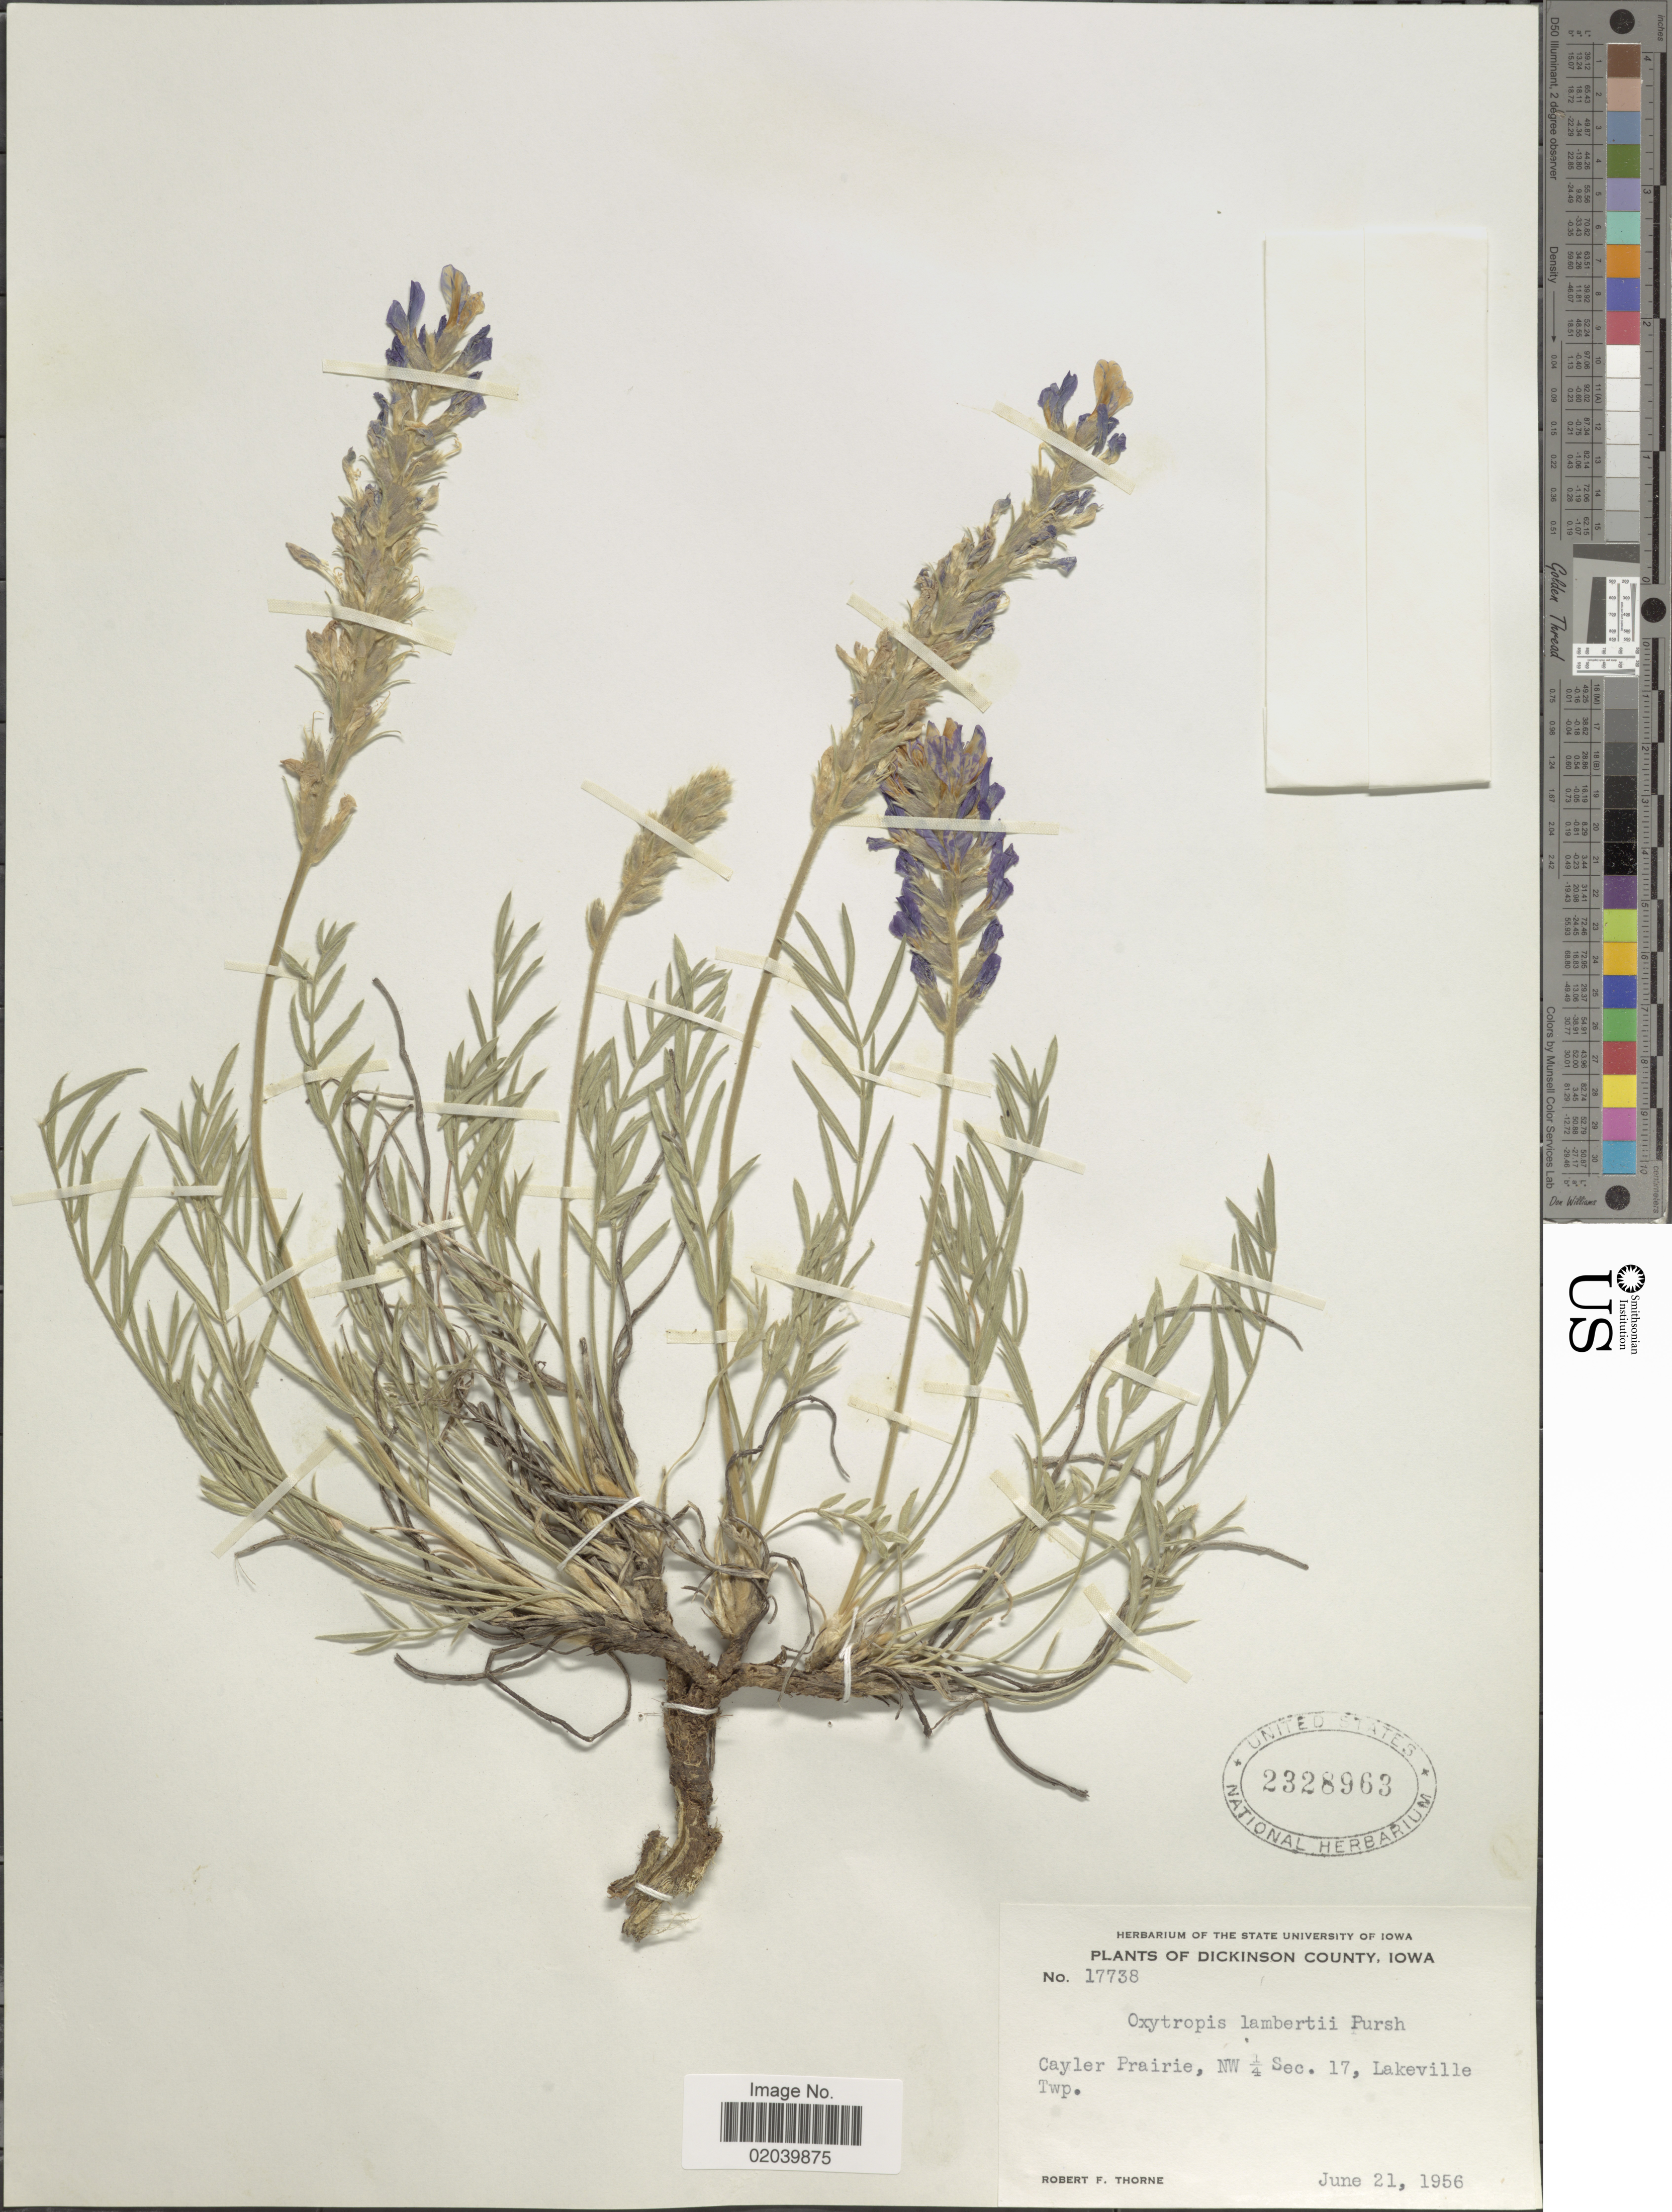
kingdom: Plantae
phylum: Tracheophyta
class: Magnoliopsida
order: Fabales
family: Fabaceae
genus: Oxytropis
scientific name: Oxytropis lambertii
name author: Pursh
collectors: R. F. Thorne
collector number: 17738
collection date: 1956-06-21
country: United States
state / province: Iowa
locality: Dickinson County. Cayler Prairie, NW ¼ Sec. 17, Lakeville Twp.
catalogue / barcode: US 2328963